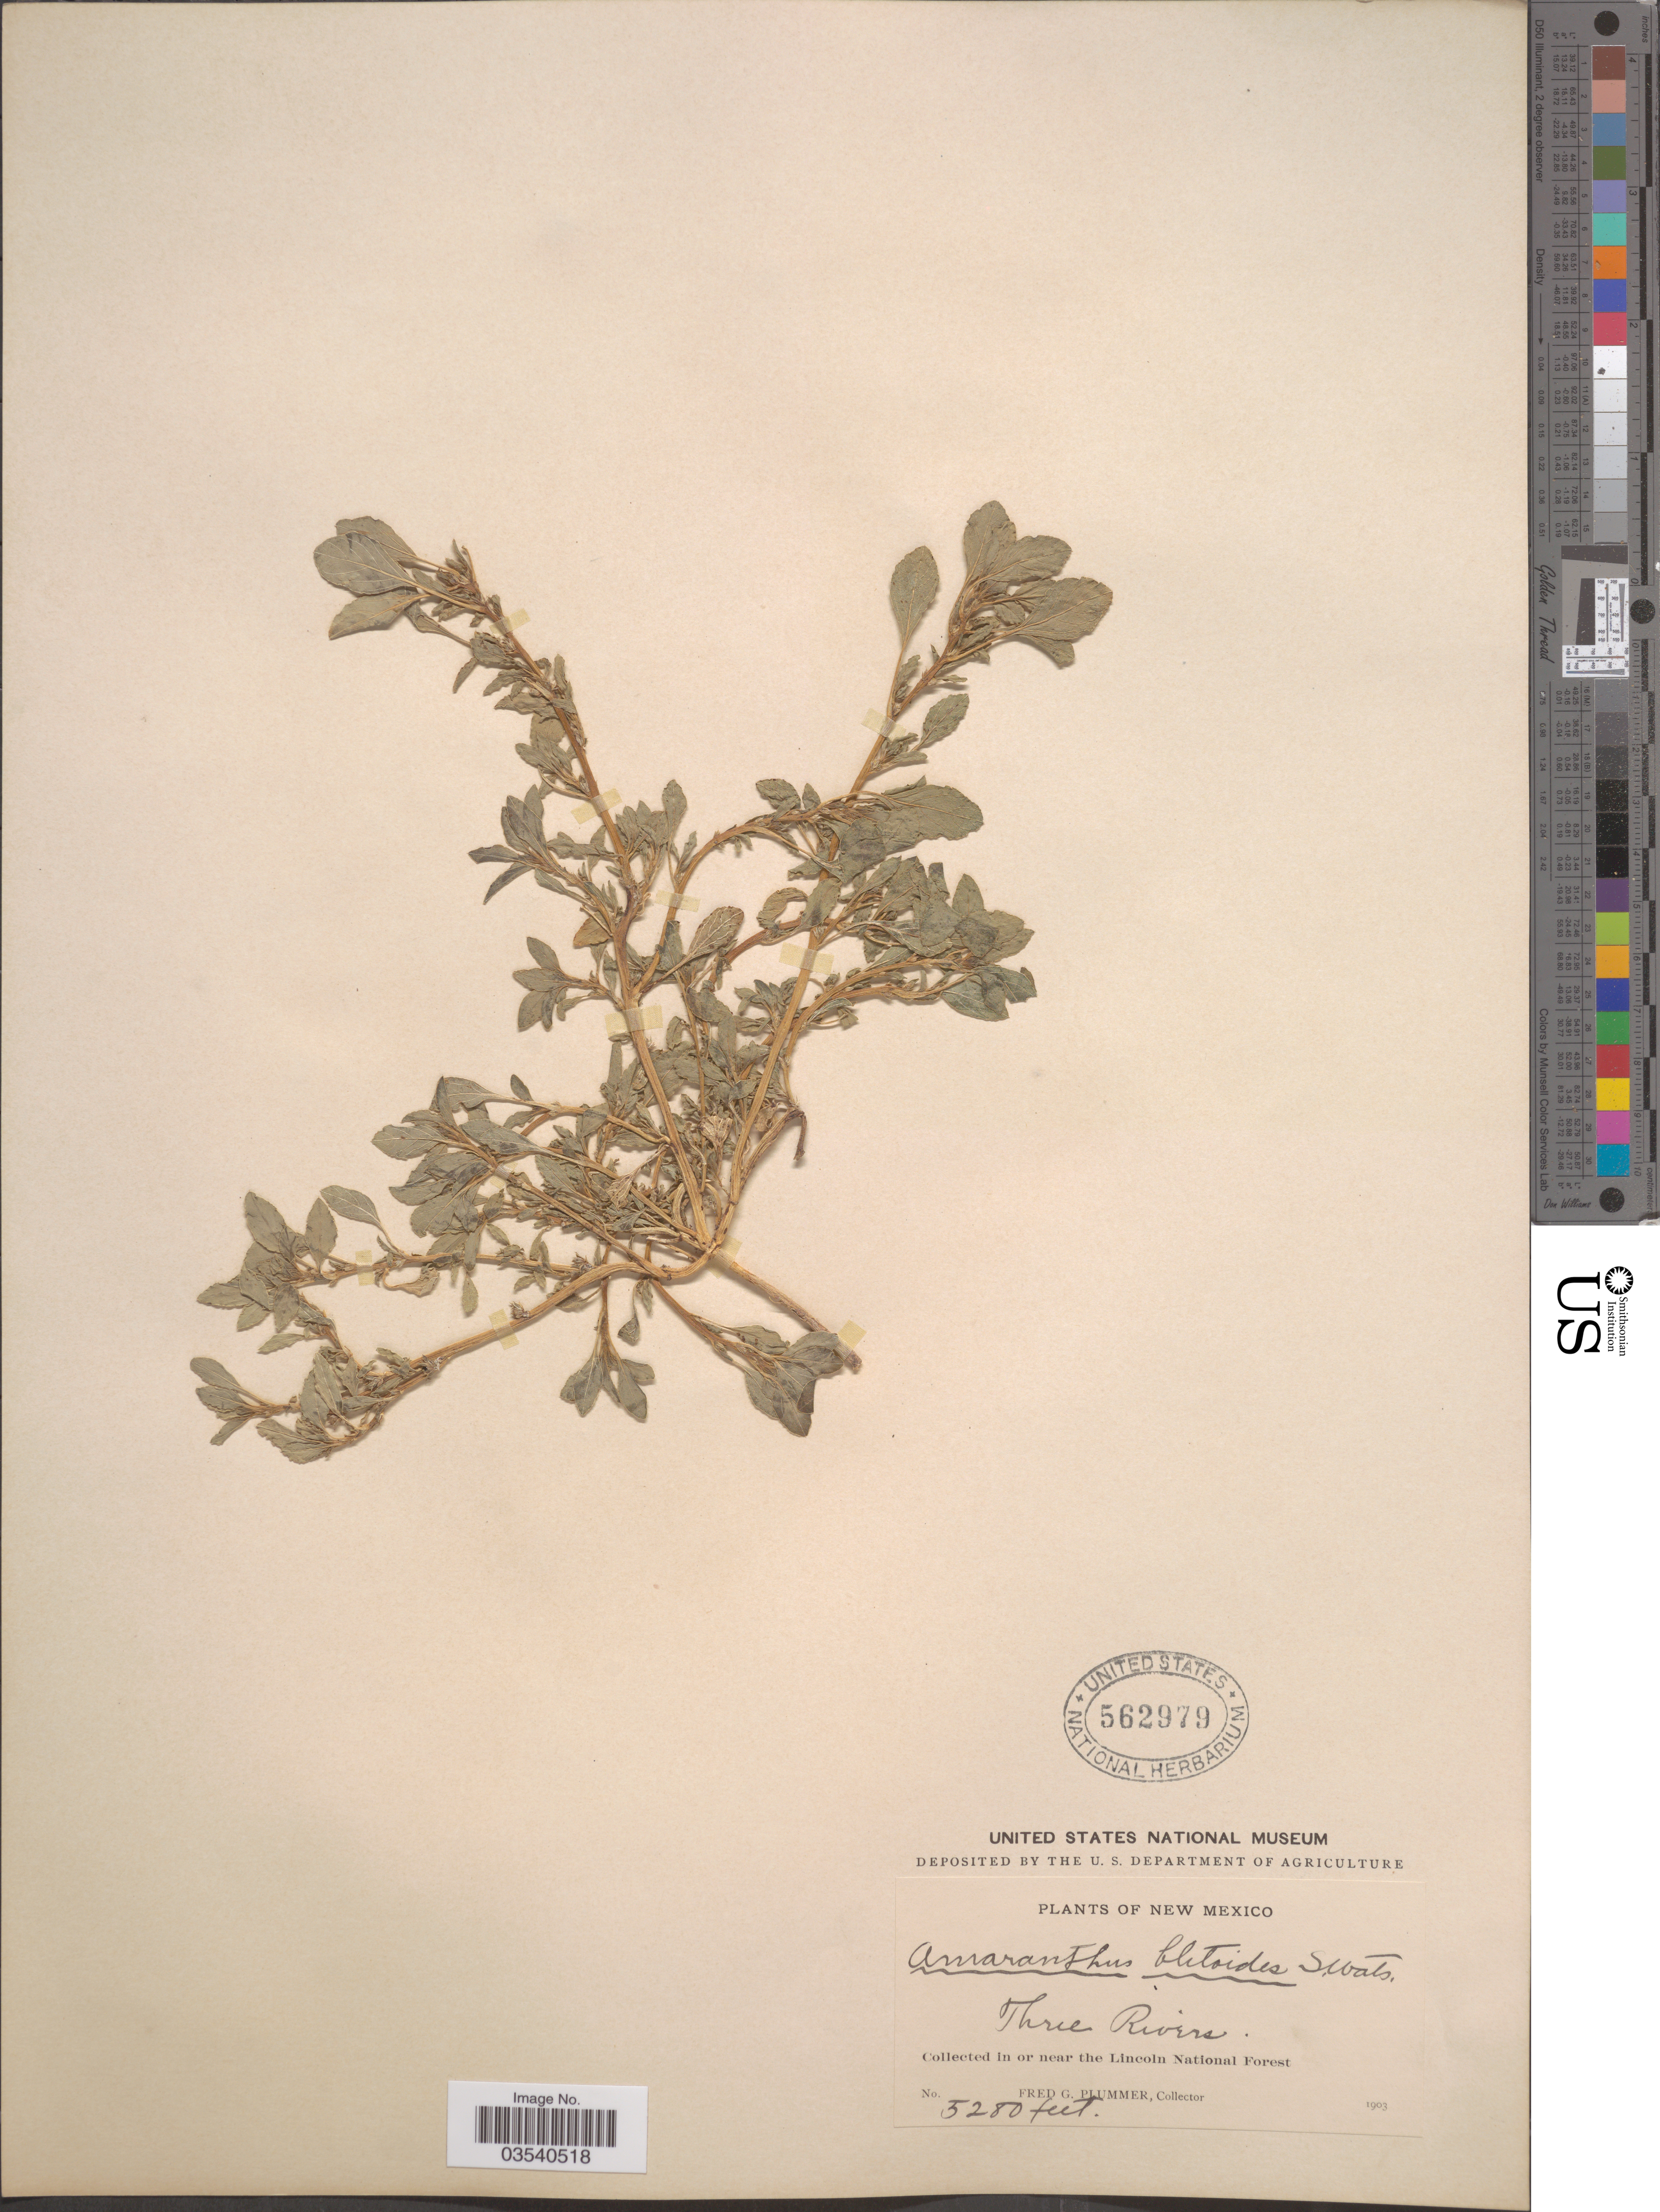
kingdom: Plantae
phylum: Tracheophyta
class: Magnoliopsida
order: Caryophyllales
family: Amaranthaceae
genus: Amaranthus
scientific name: Amaranthus graecizans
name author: L.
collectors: F. Plummer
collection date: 1903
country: United States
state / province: New Mexico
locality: Three Rivers. Near the Lincoln National Forest.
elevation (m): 1609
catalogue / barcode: US 562979